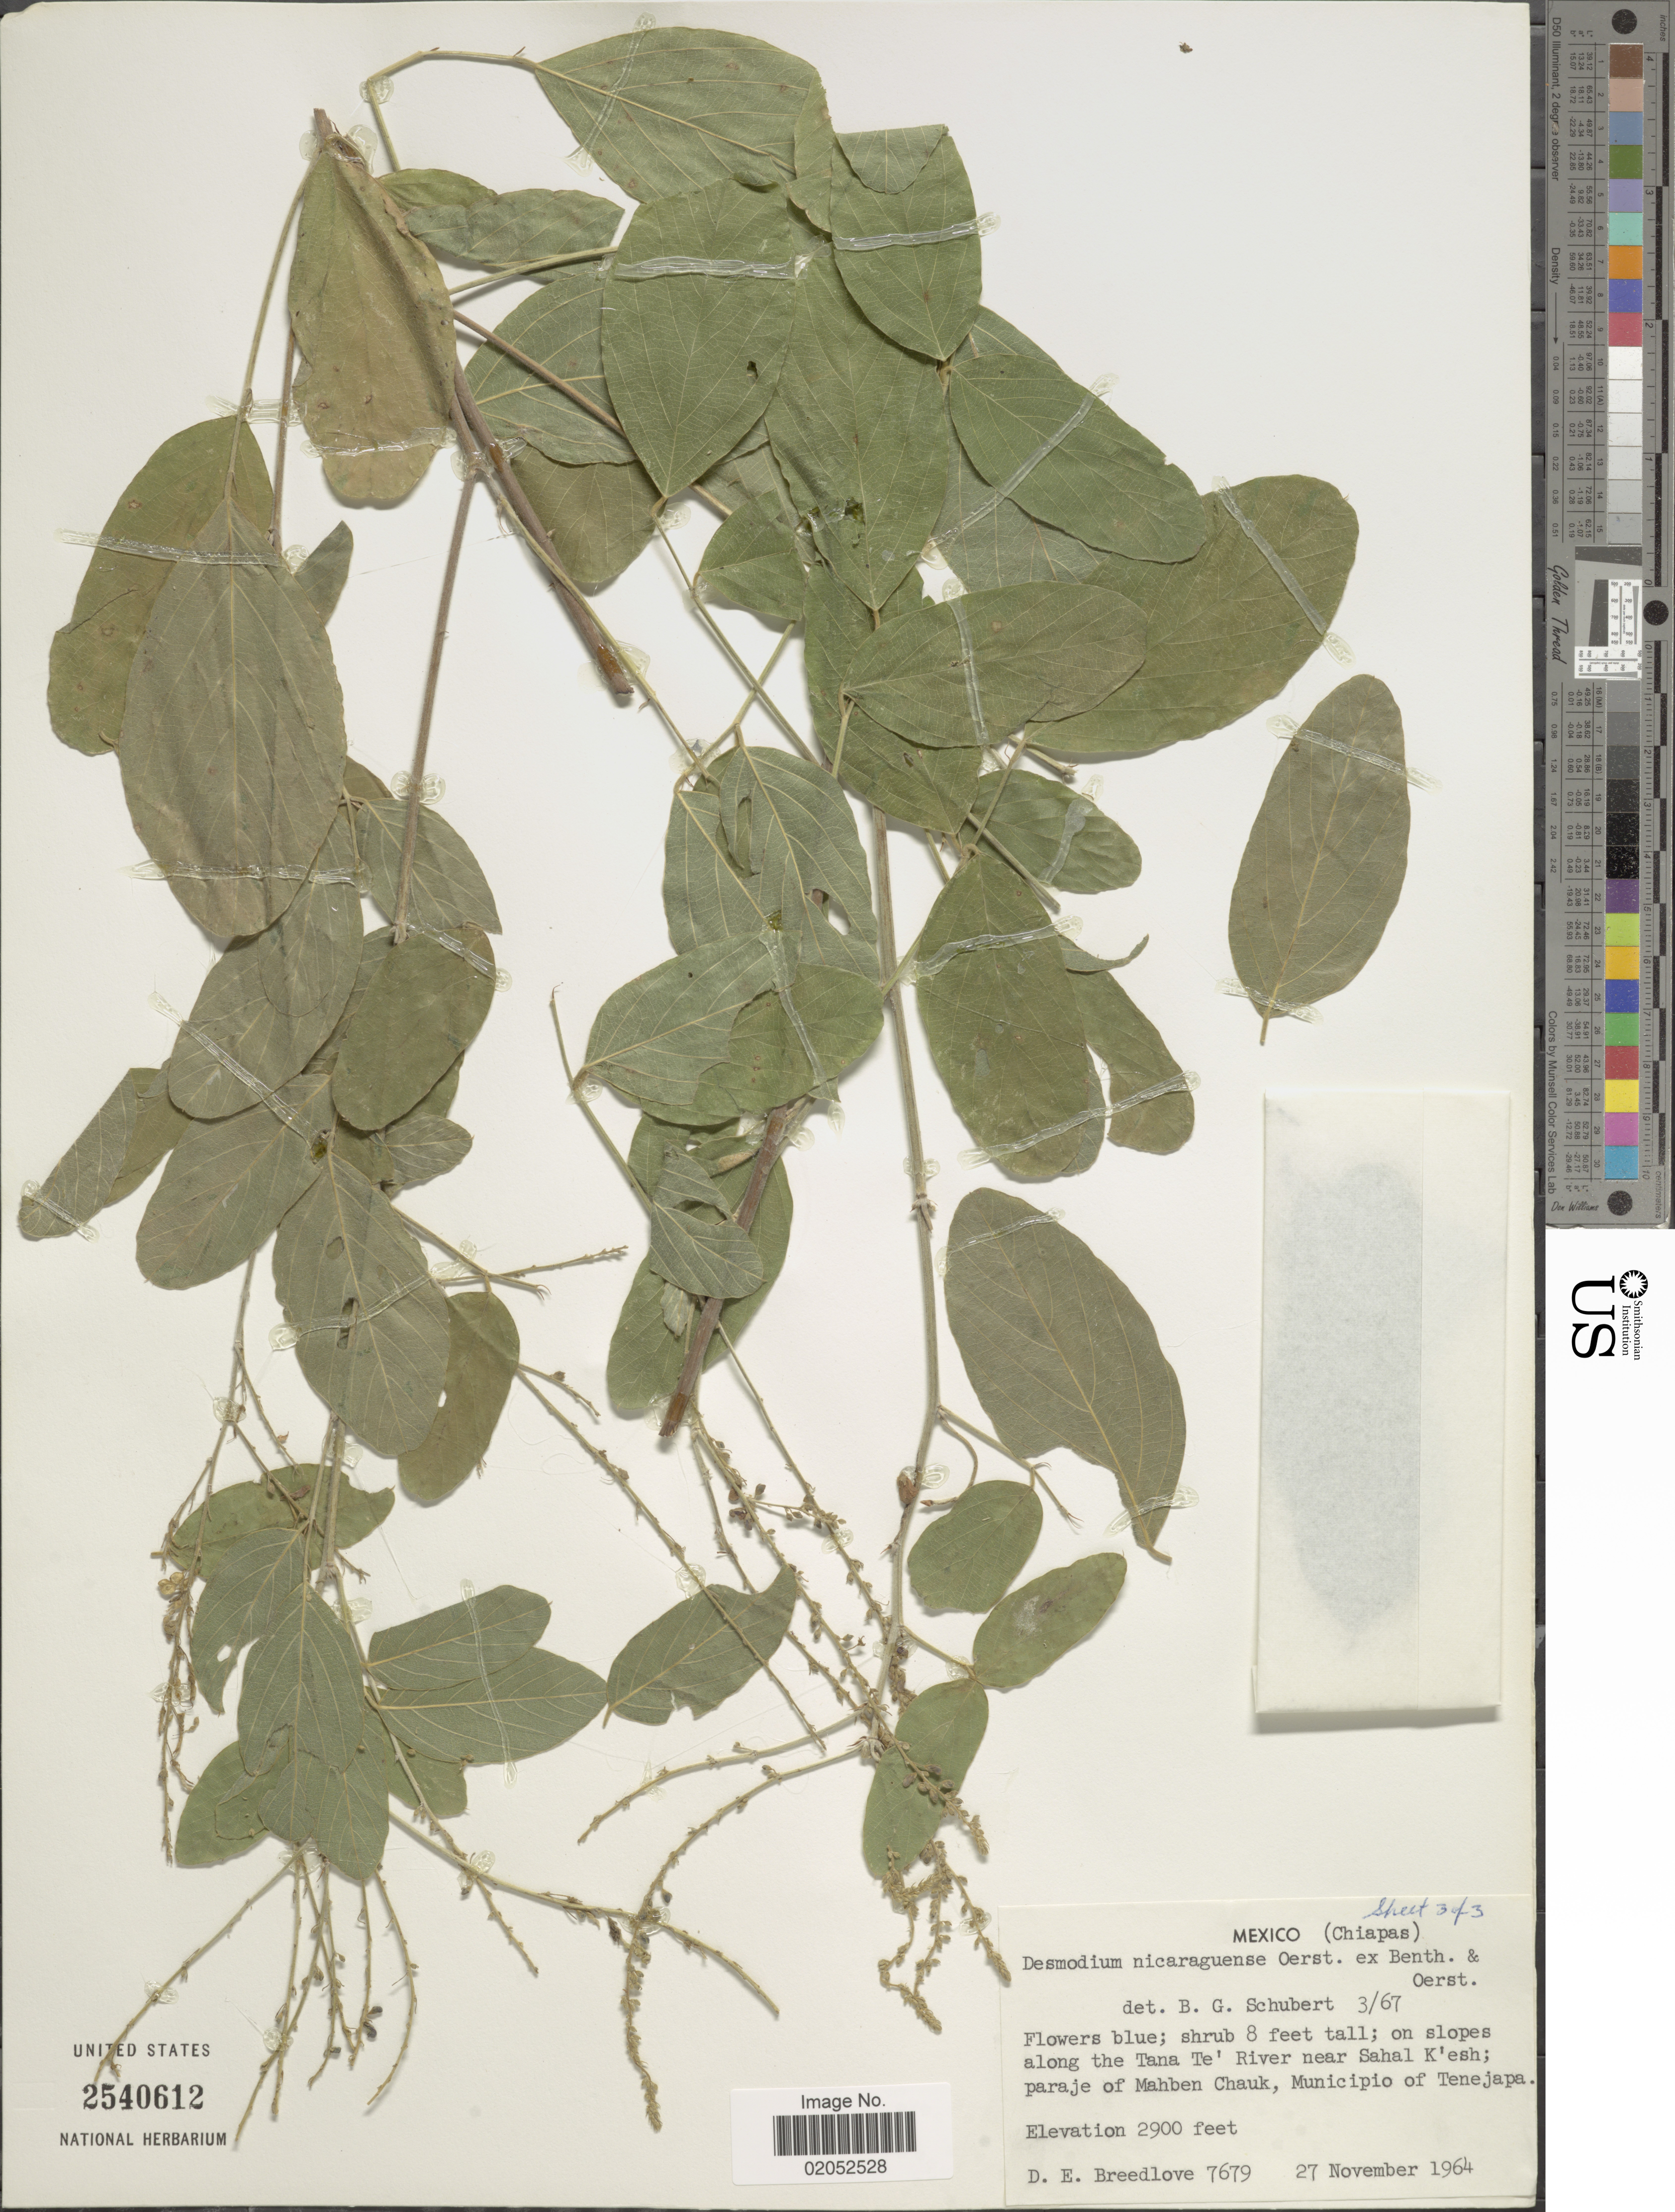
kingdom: Plantae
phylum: Tracheophyta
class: Magnoliopsida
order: Fabales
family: Fabaceae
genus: Desmodium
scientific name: Desmodium nicaraguense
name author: Oerst.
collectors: D. E. Breedlove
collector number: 7679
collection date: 1964-11-27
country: Mexico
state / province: Chiapas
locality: On slopes along the Tana Te' River near Sahal K'esh; paraje of Mahben Chauk, Municipio of Tenejapa.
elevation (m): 884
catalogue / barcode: US 2540612